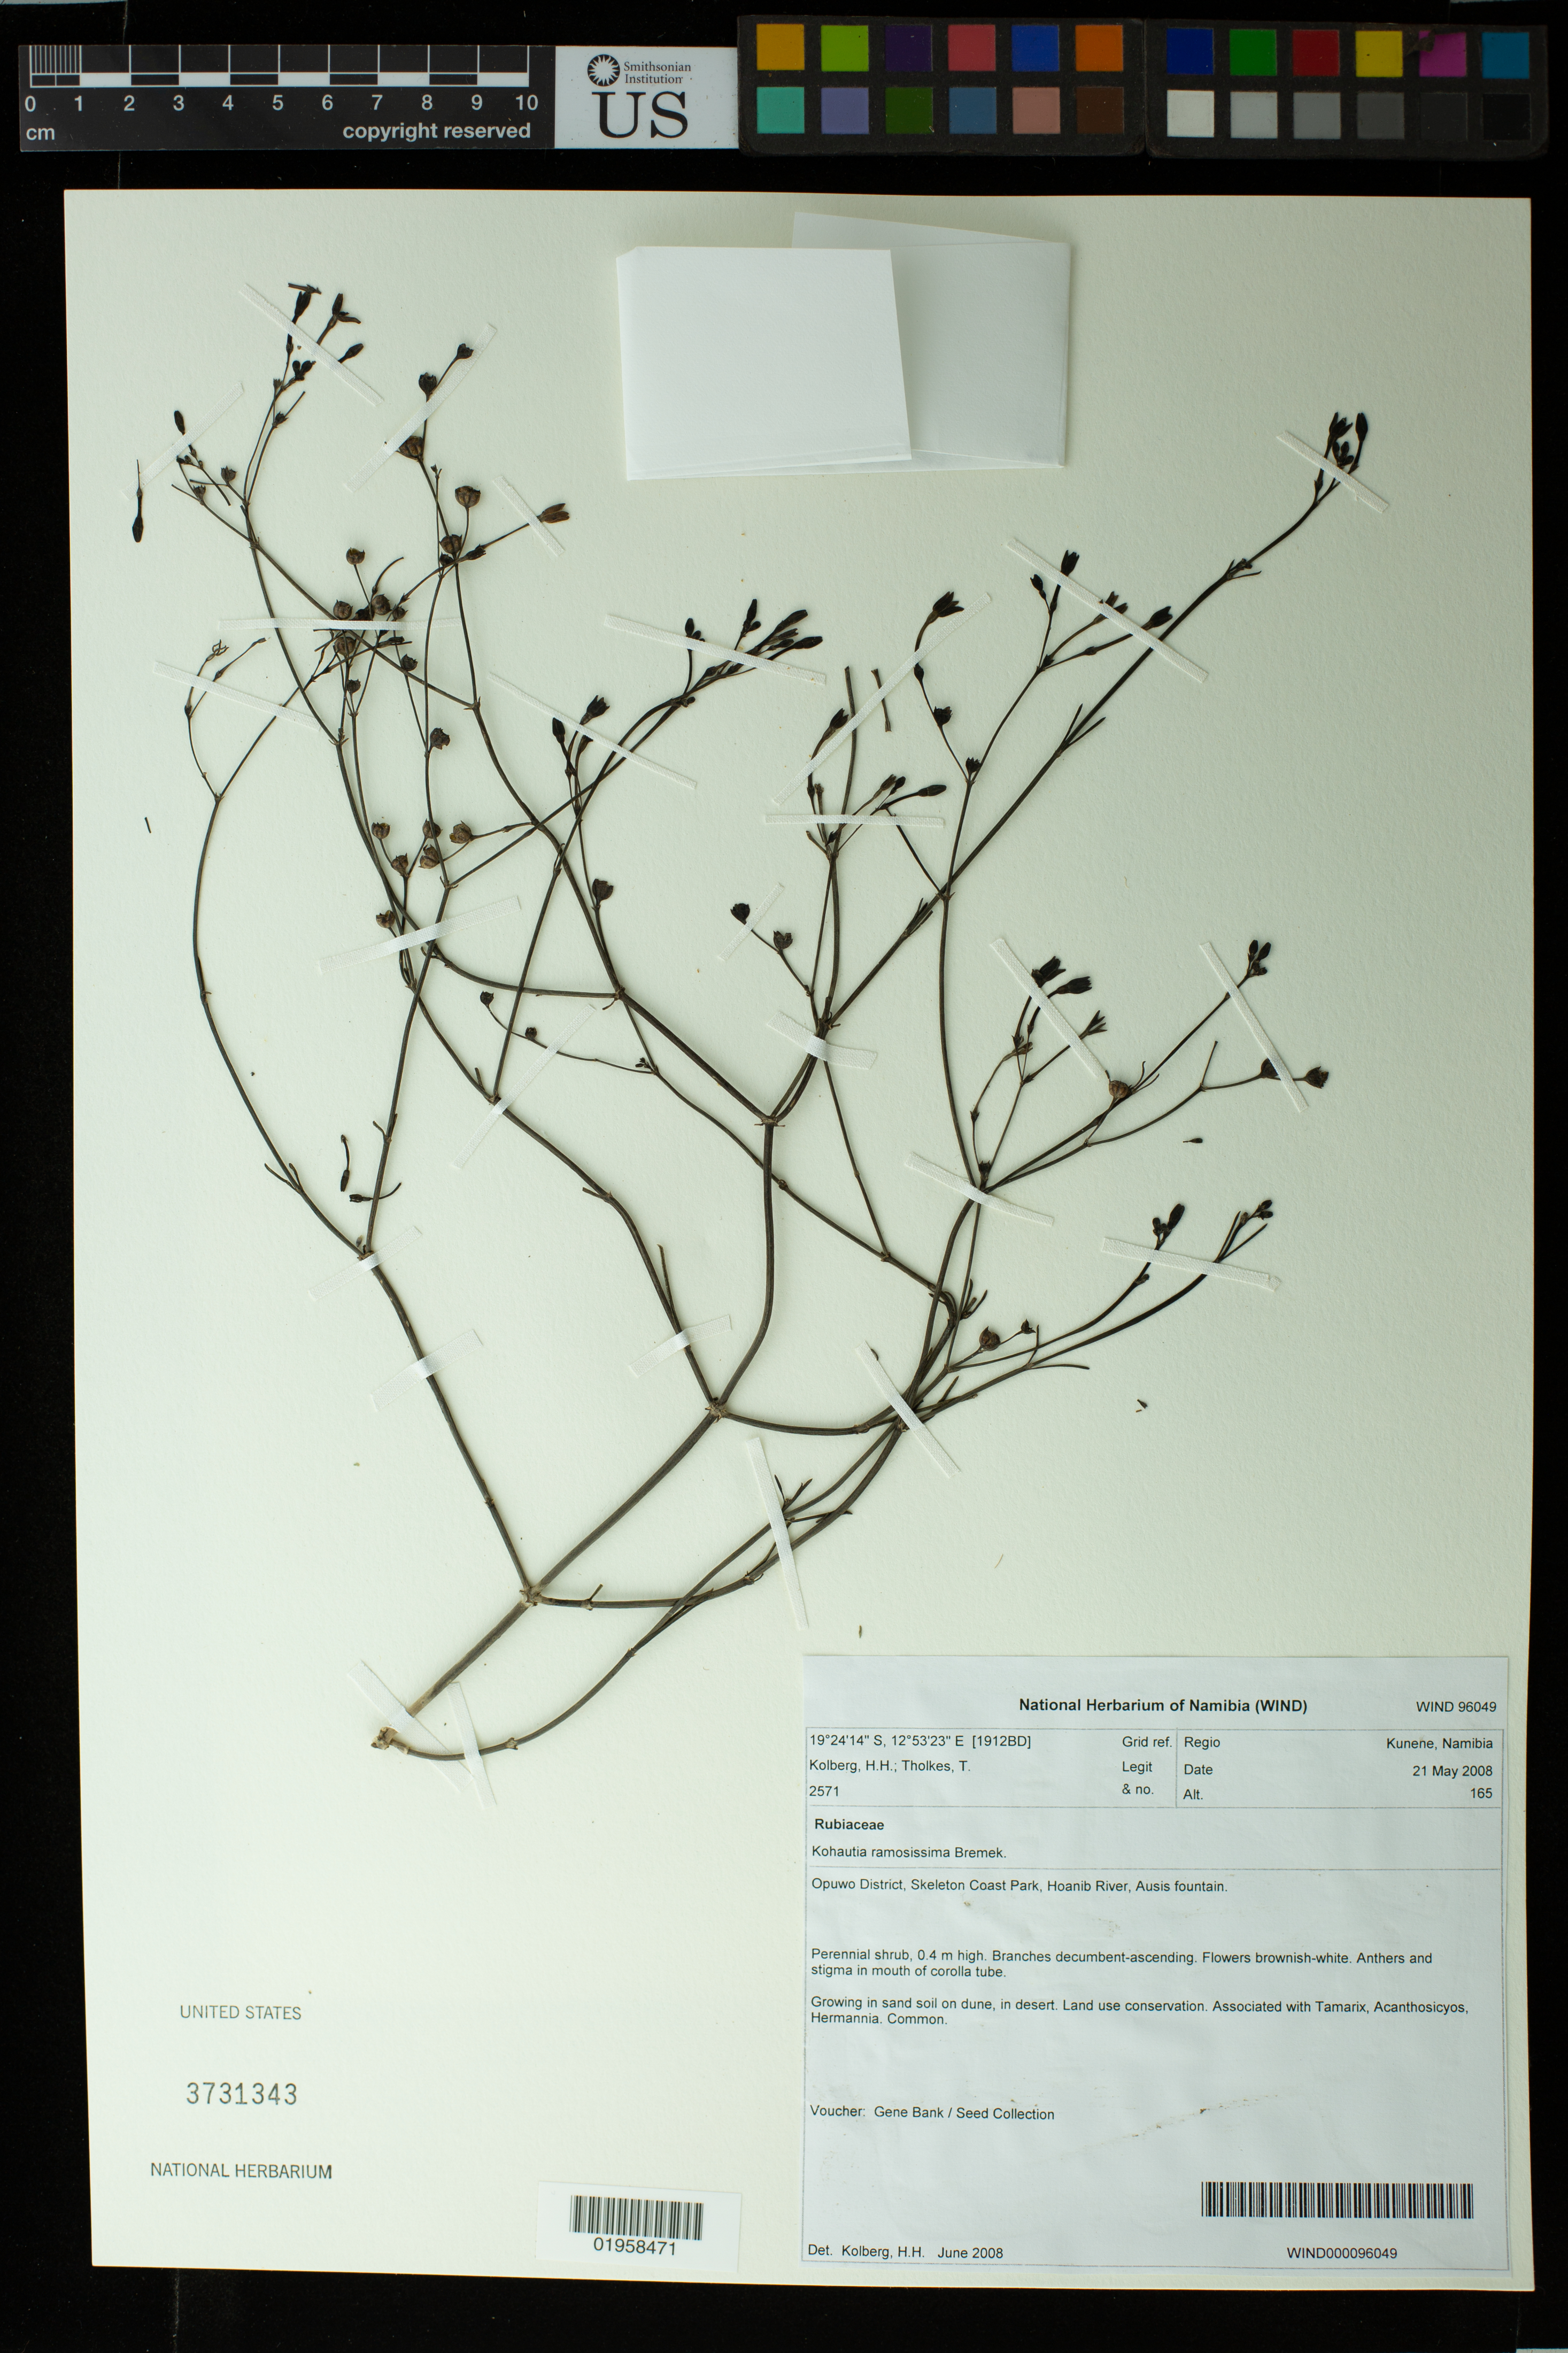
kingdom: Plantae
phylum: Tracheophyta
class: Magnoliopsida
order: Gentianales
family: Rubiaceae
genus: Kohautia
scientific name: Kohautia ramosissima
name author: Bremek.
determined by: Kolberg, H. H.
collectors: H. H. Kolberg & T. Tholkes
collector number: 2571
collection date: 2008-05-21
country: Namibia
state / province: Kunene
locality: Opuwo District, Skeleton Coast Park, Hoanib River, Ausis fountain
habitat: Growing in sand soil on dune, in desert. Land use conservation. Associated with Tamarix, Acanthosicyos, Hermannia. Common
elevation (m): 165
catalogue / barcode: US 3731343